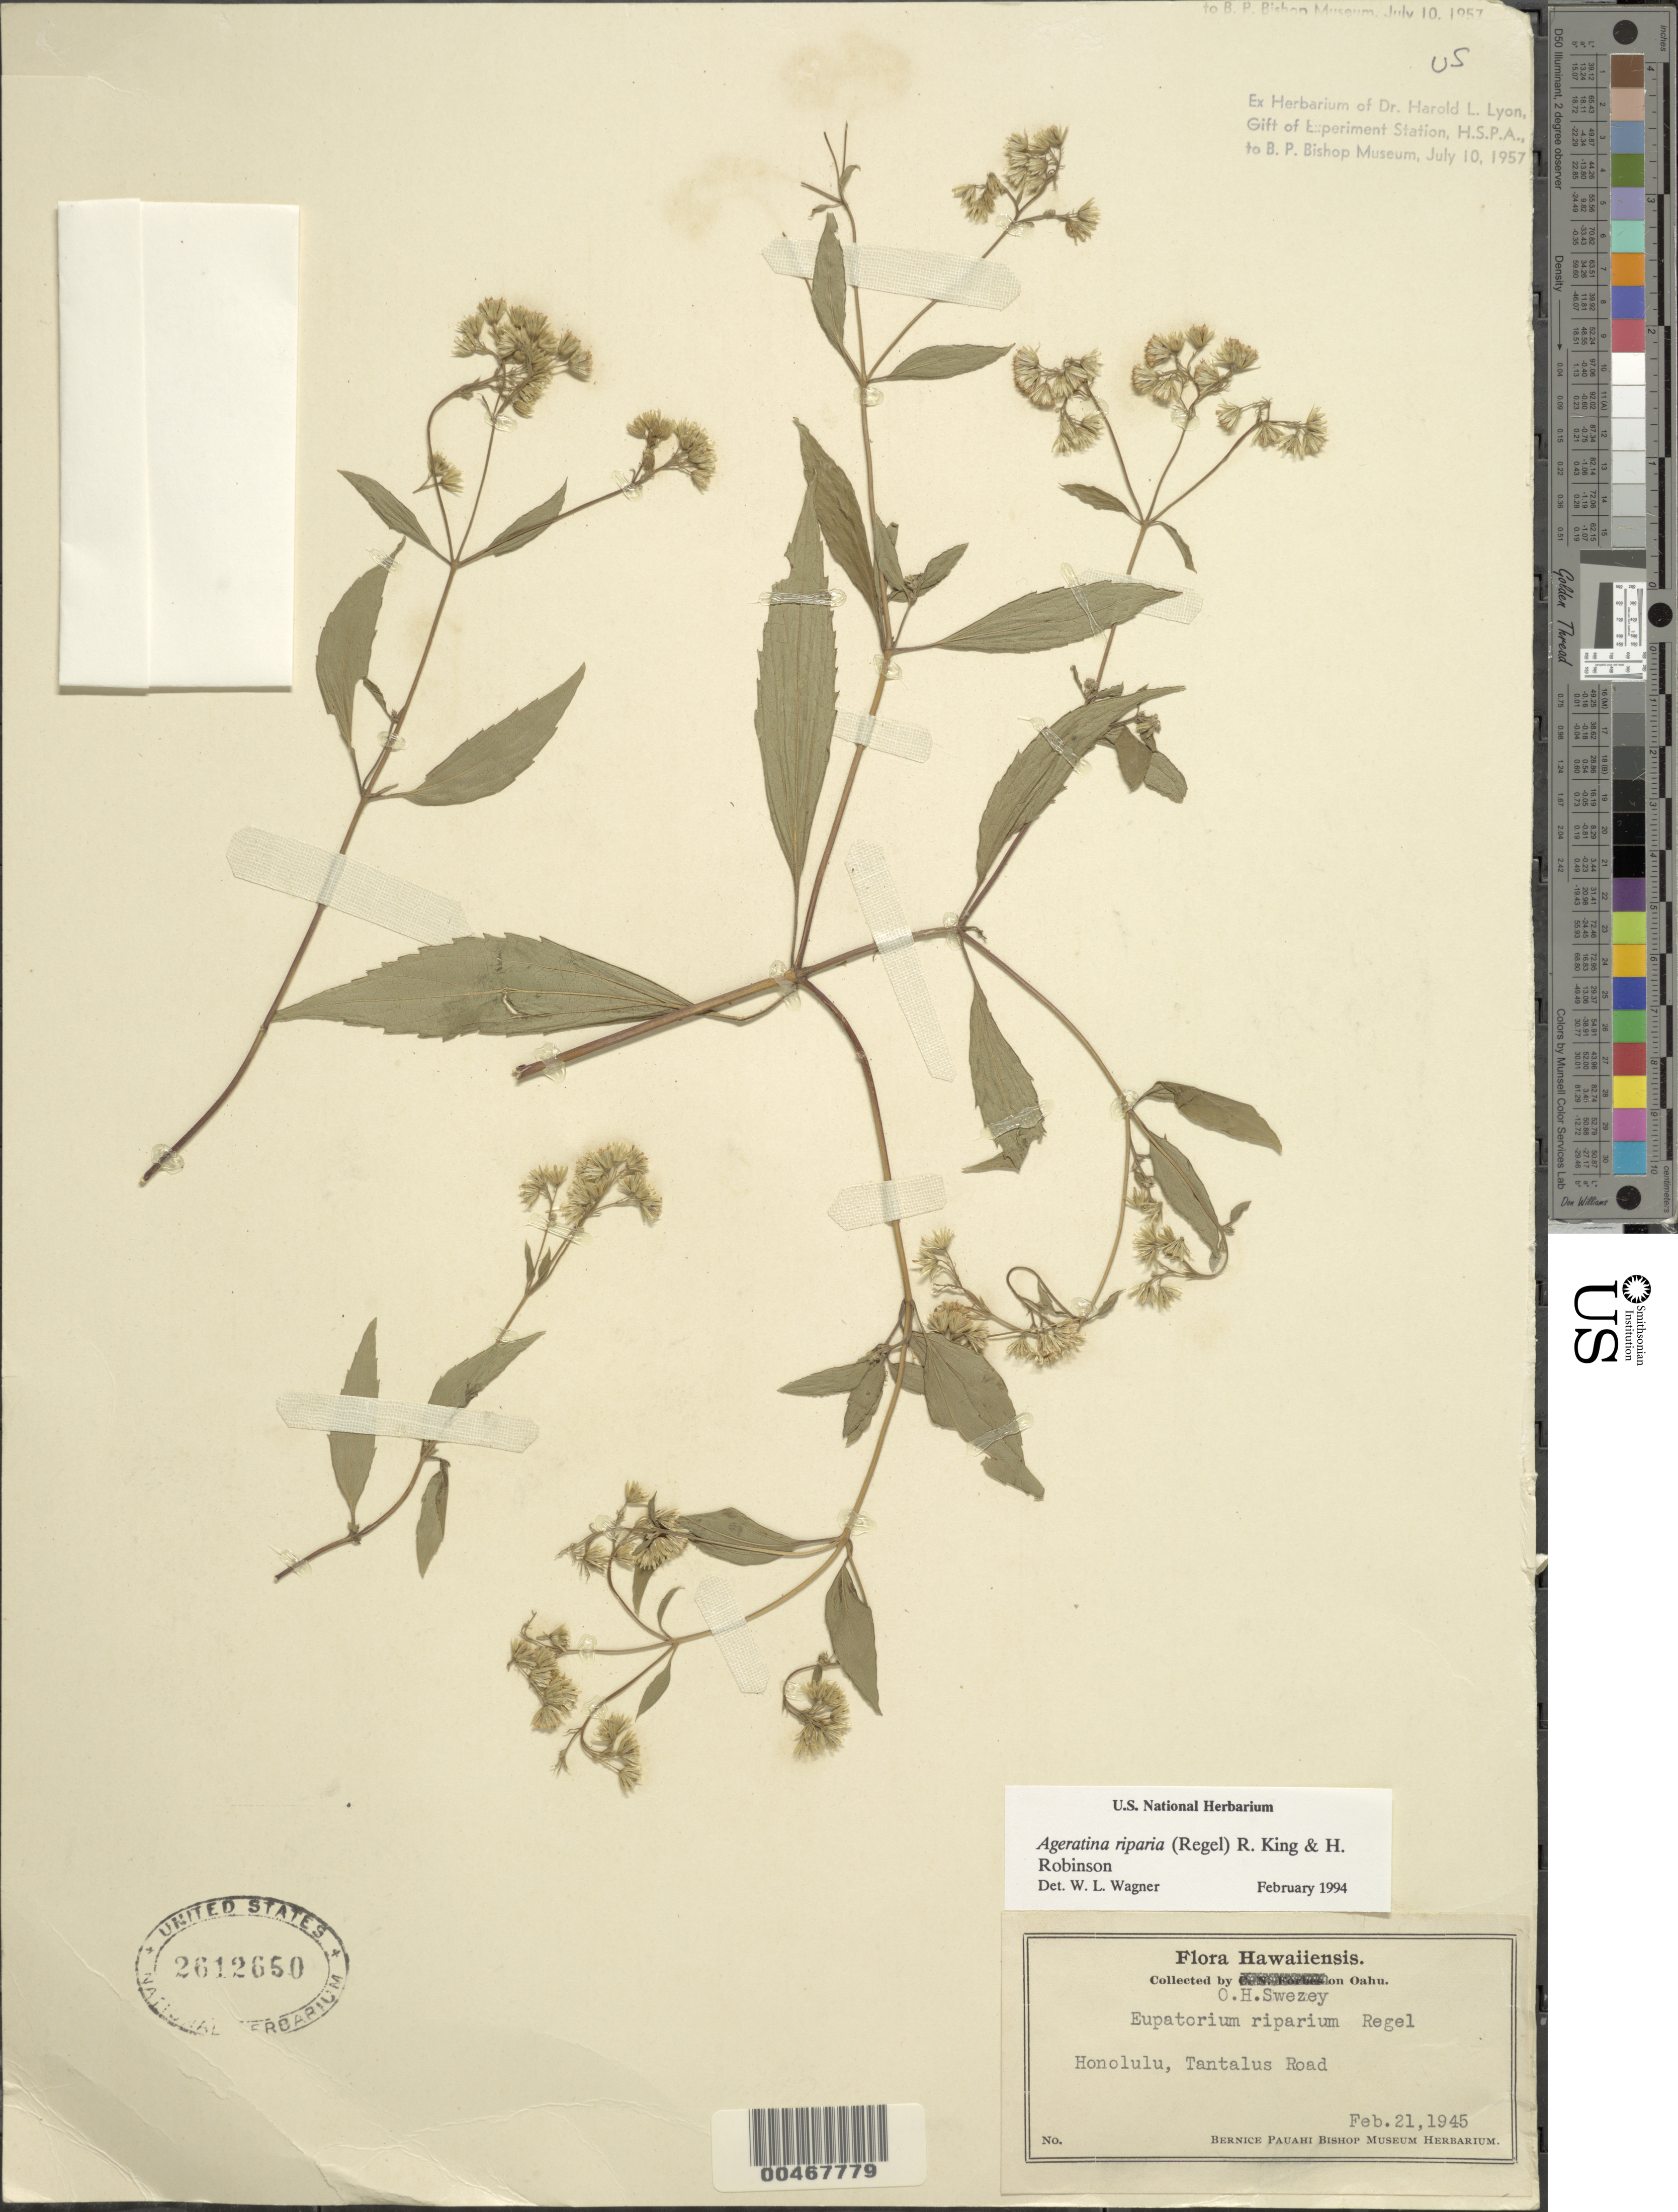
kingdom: Plantae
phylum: Tracheophyta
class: Magnoliopsida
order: Asterales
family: Asteraceae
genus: Ageratina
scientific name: Ageratina riparia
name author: (Regel) R.M. King & H. Rob.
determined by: Wagner, W. L., (BOT), Smithsonian Institution - National Museum of Natural History (UNITED STATES)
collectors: O. H. Swezey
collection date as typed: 21 Feb 1945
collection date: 1945-02-21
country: United States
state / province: Hawaii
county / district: Honolulu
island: Oahu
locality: Honolulu, Tantalus Rd.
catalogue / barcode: US 2612650